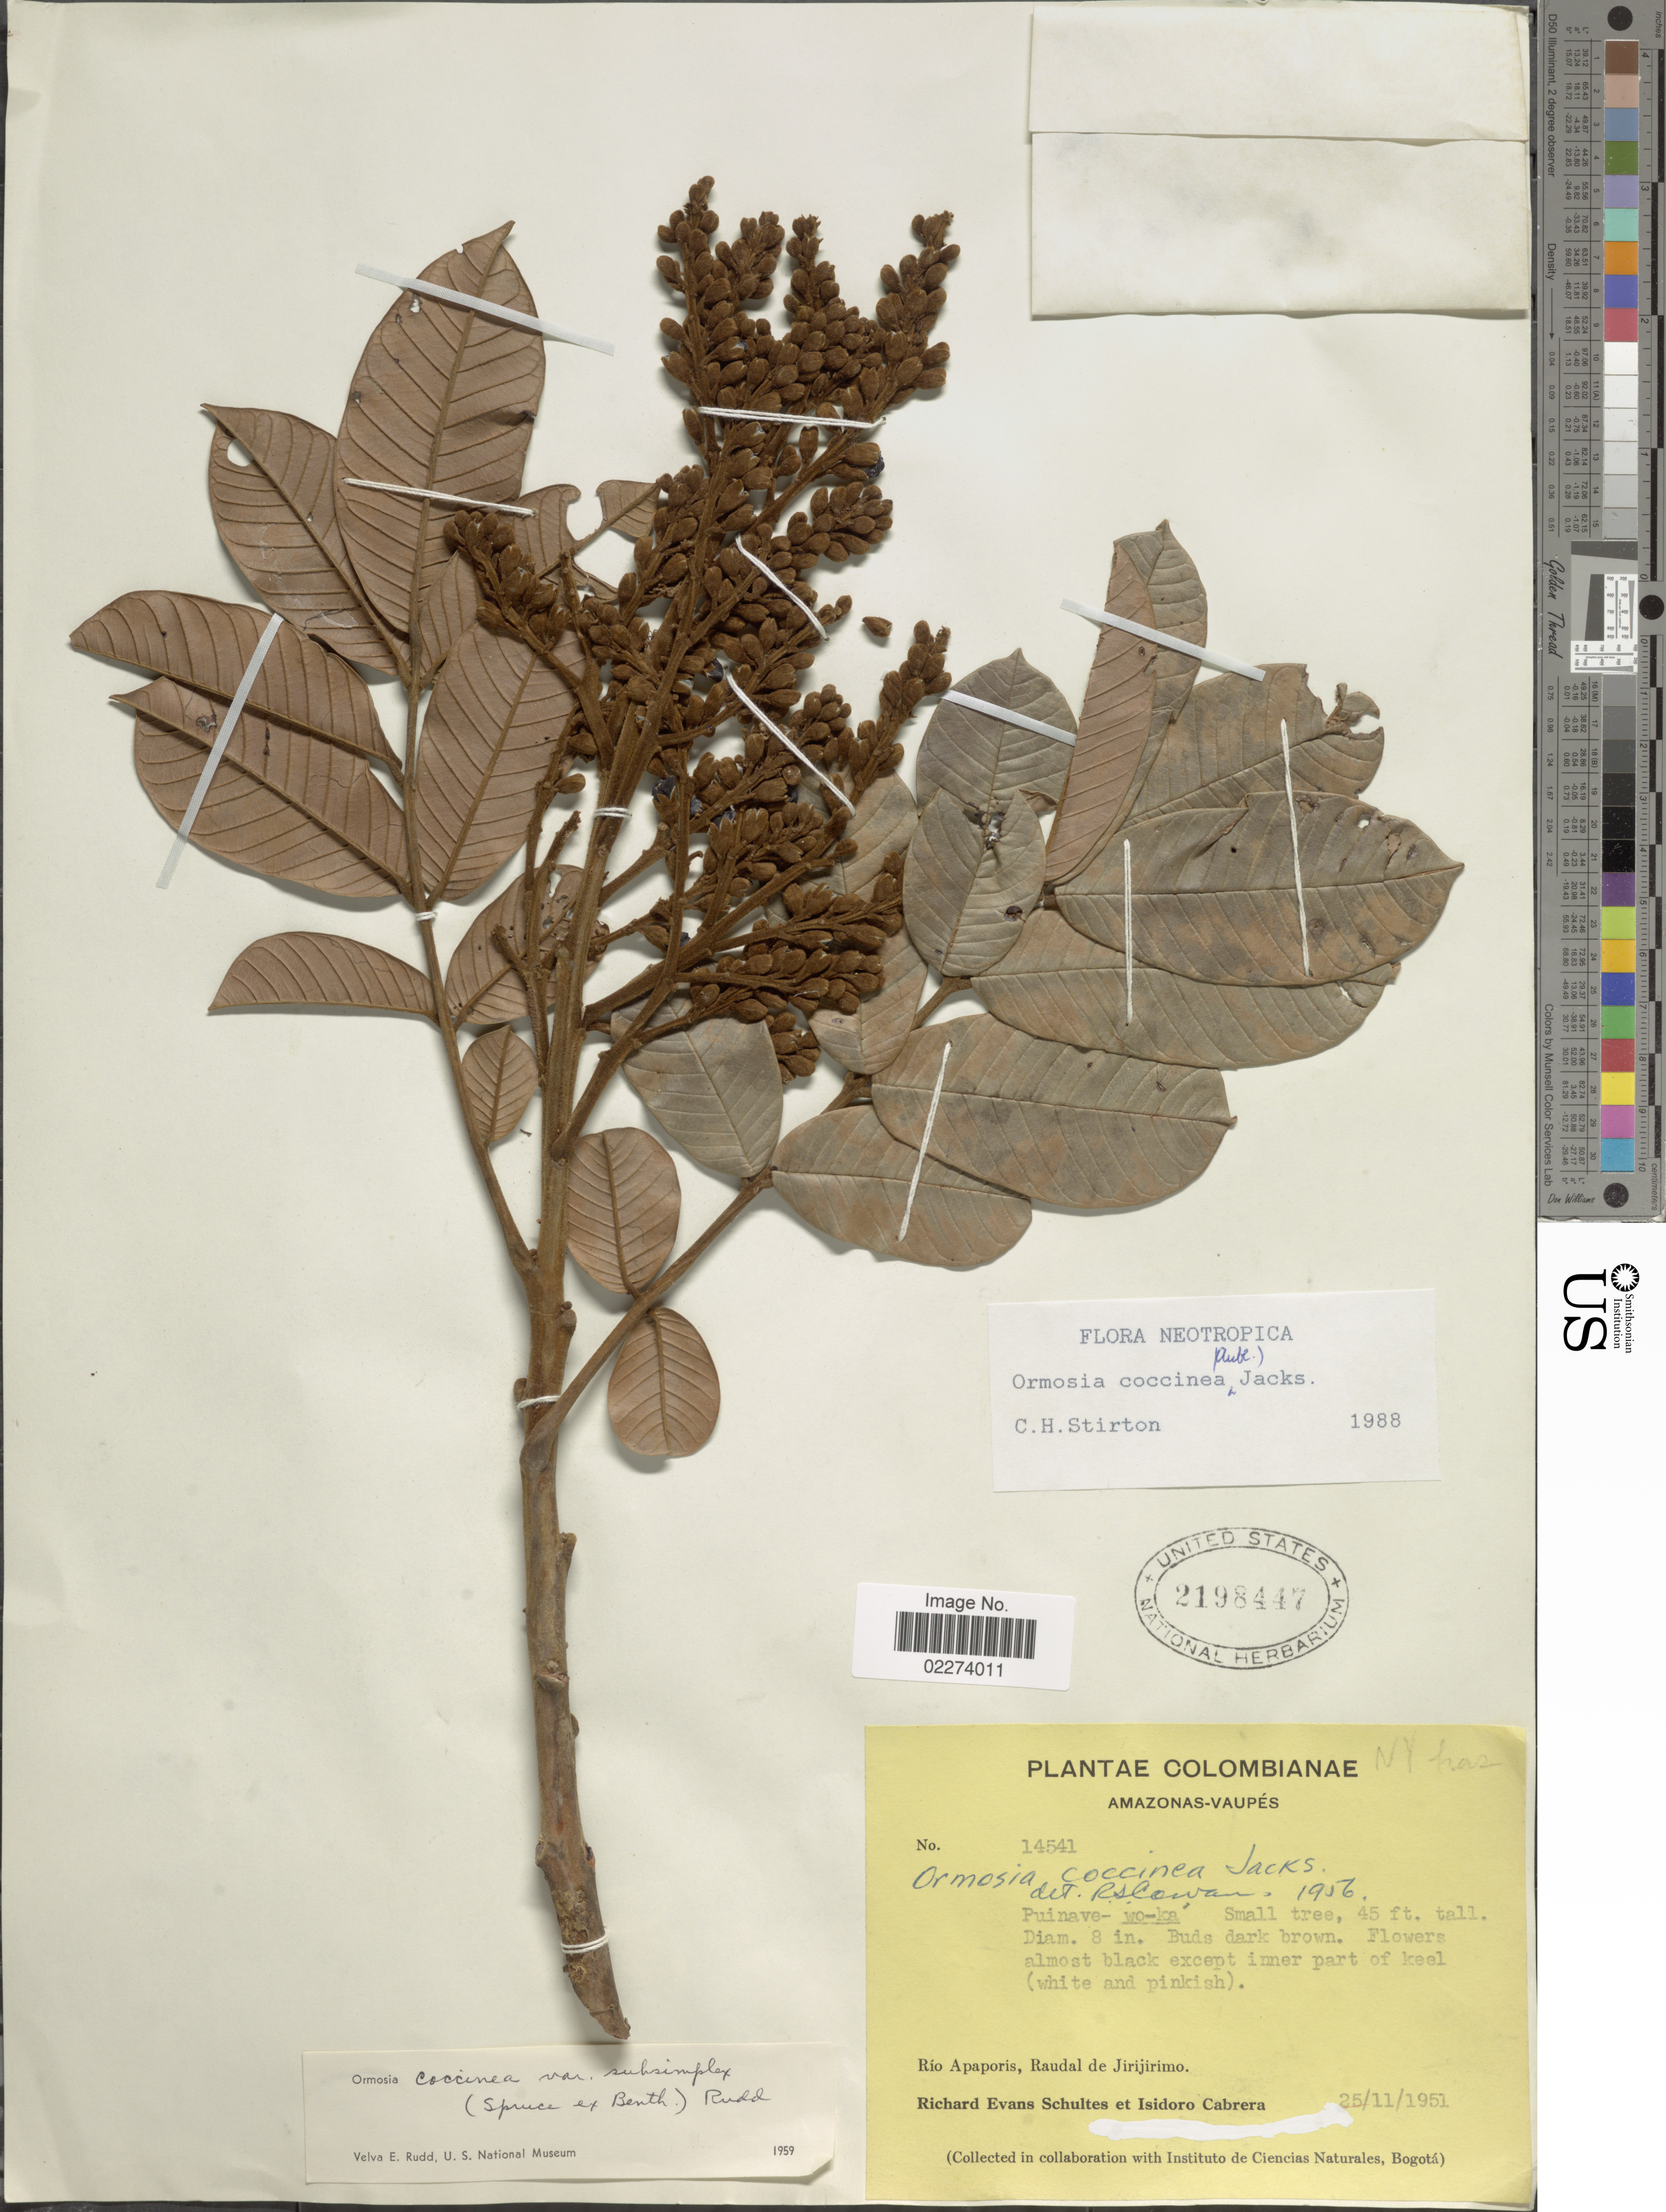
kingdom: Plantae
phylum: Tracheophyta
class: Magnoliopsida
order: Fabales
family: Fabaceae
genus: Ormosia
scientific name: Ormosia coccinea var. coccinea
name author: (Aubl.) Jacks.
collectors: R. E. Schultes & I. Cabrera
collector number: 14541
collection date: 1951-11-25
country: Colombia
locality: Amazonas-Vaupes, Rio Apaporis, Raudal de Jirijirimo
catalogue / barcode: US 2198447